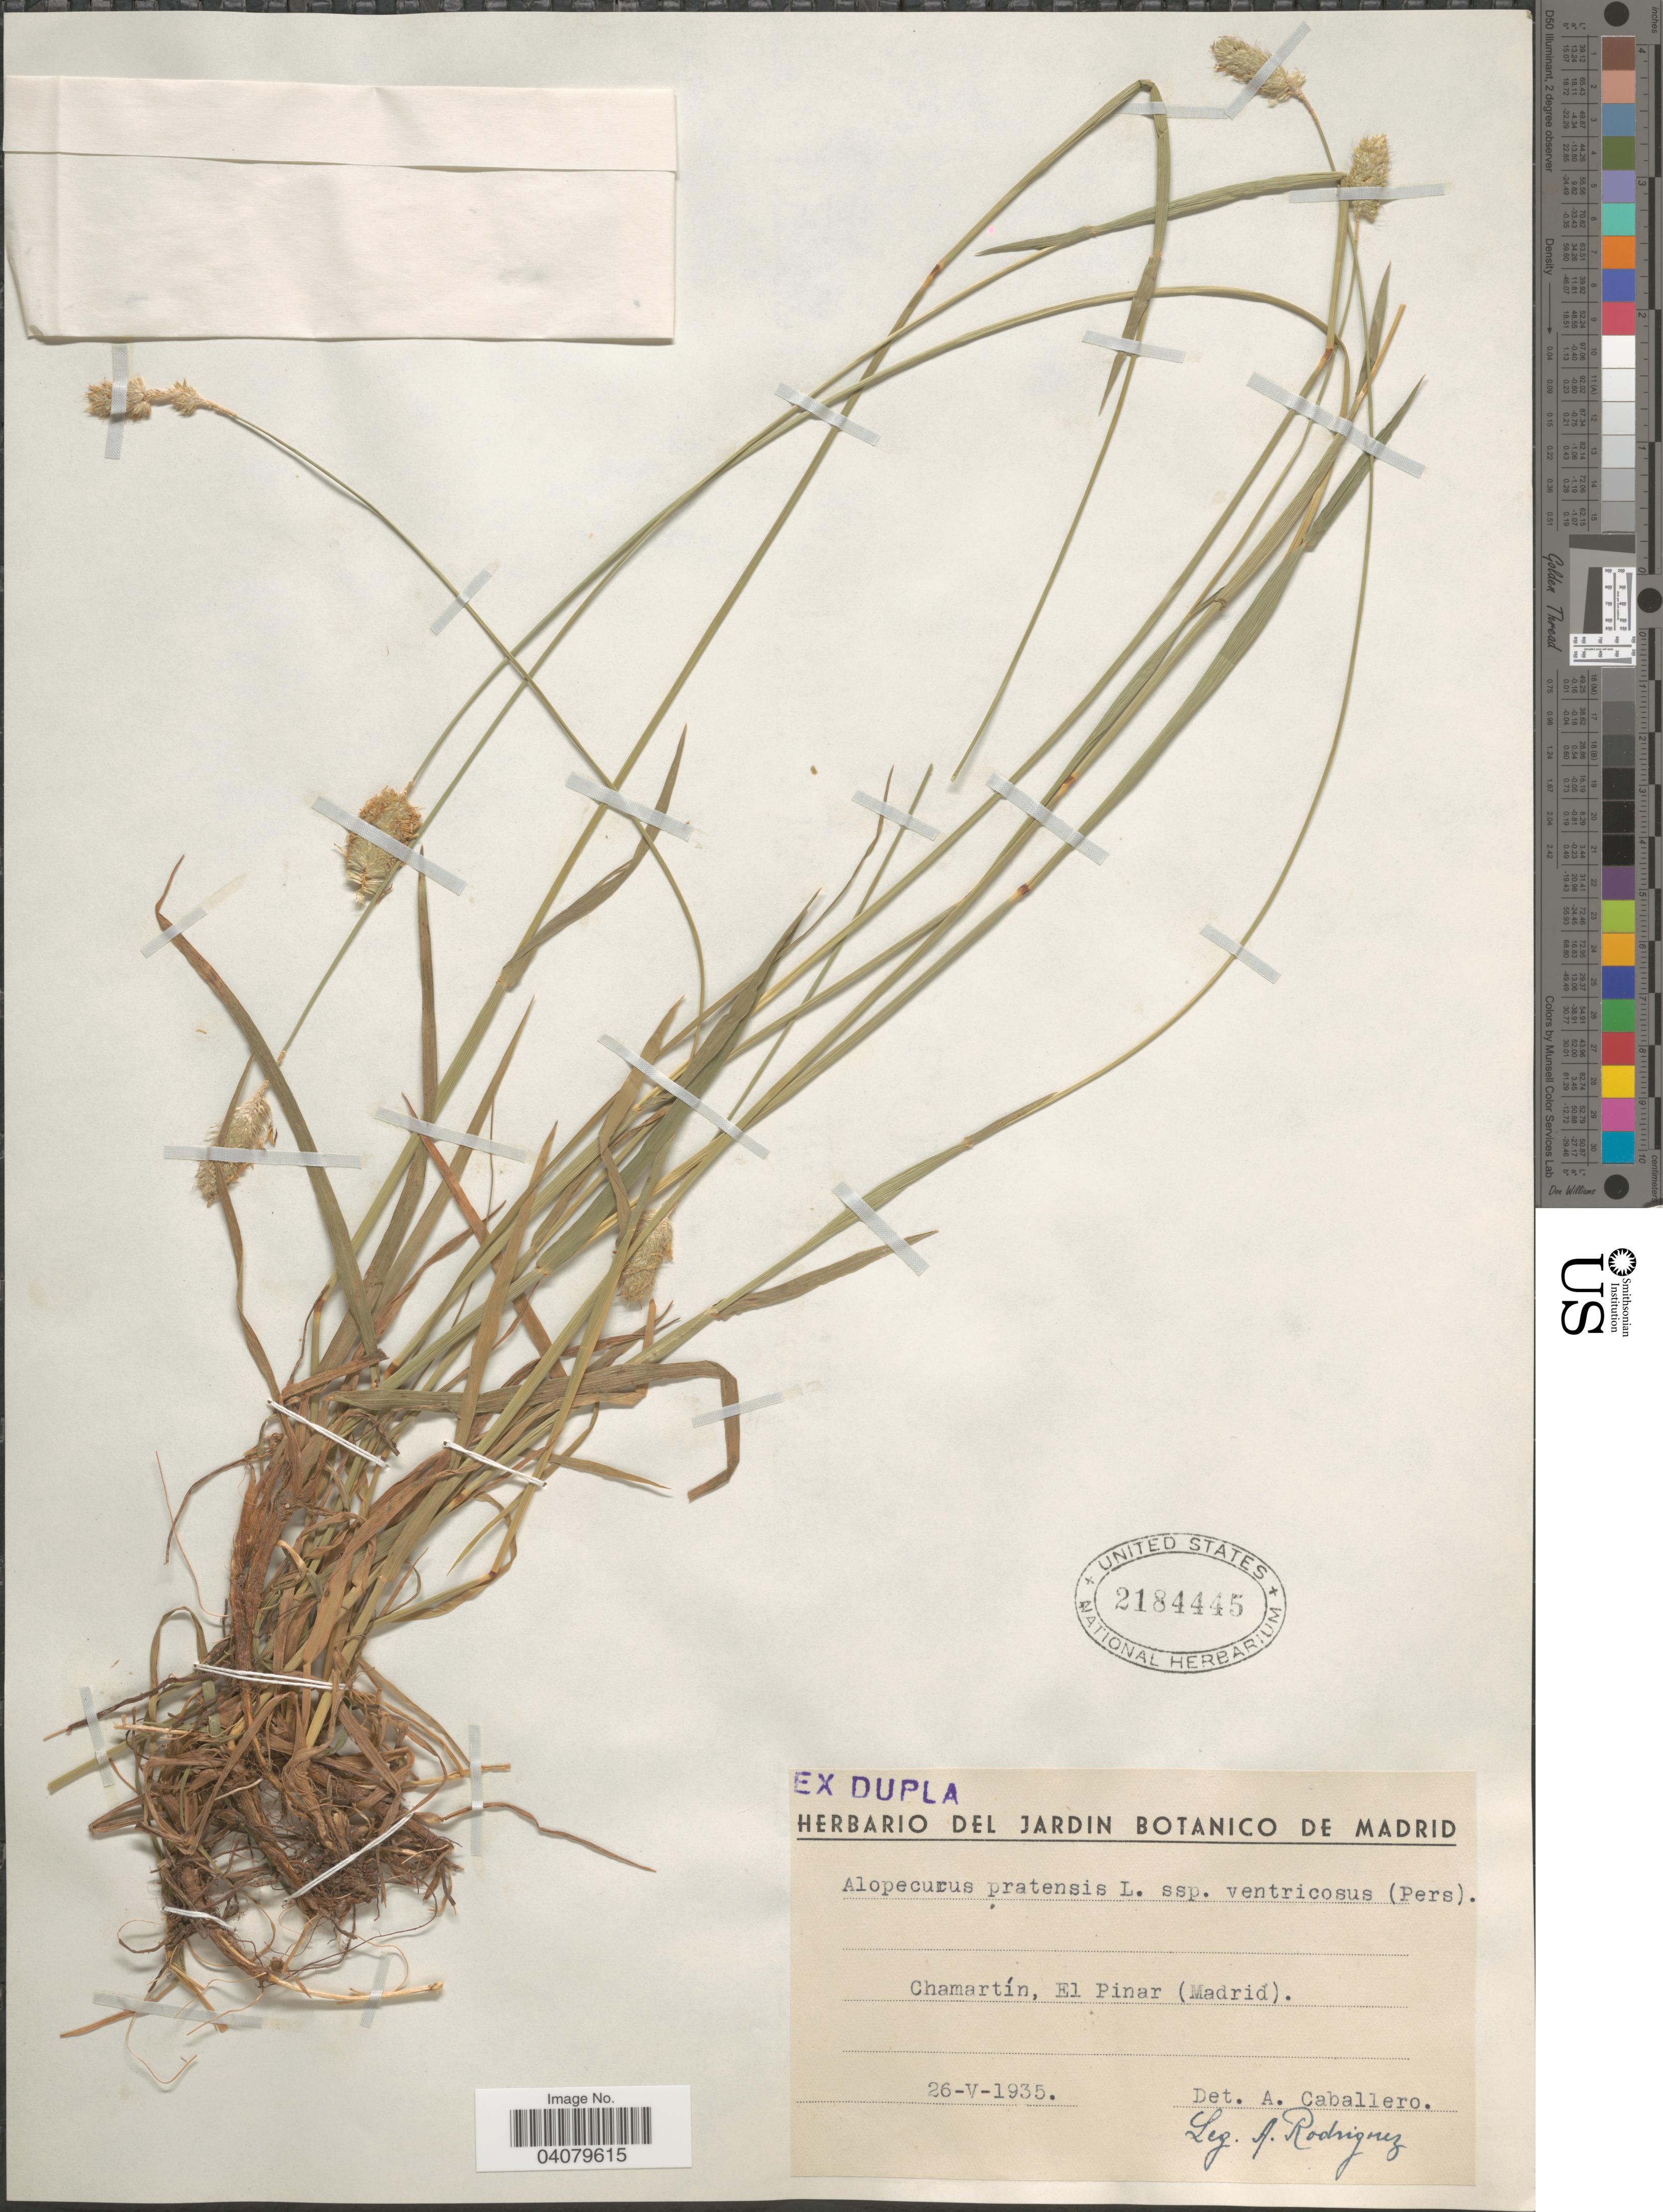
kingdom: Plantae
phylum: Tracheophyta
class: Liliopsida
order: Poales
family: Poaceae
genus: Alopecurus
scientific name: Alopecurus pratensis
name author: L.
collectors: A. Rodriguez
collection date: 1935-05-26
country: Spain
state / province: Madrid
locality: Chamartín, El Pinar.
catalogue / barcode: US 2184445